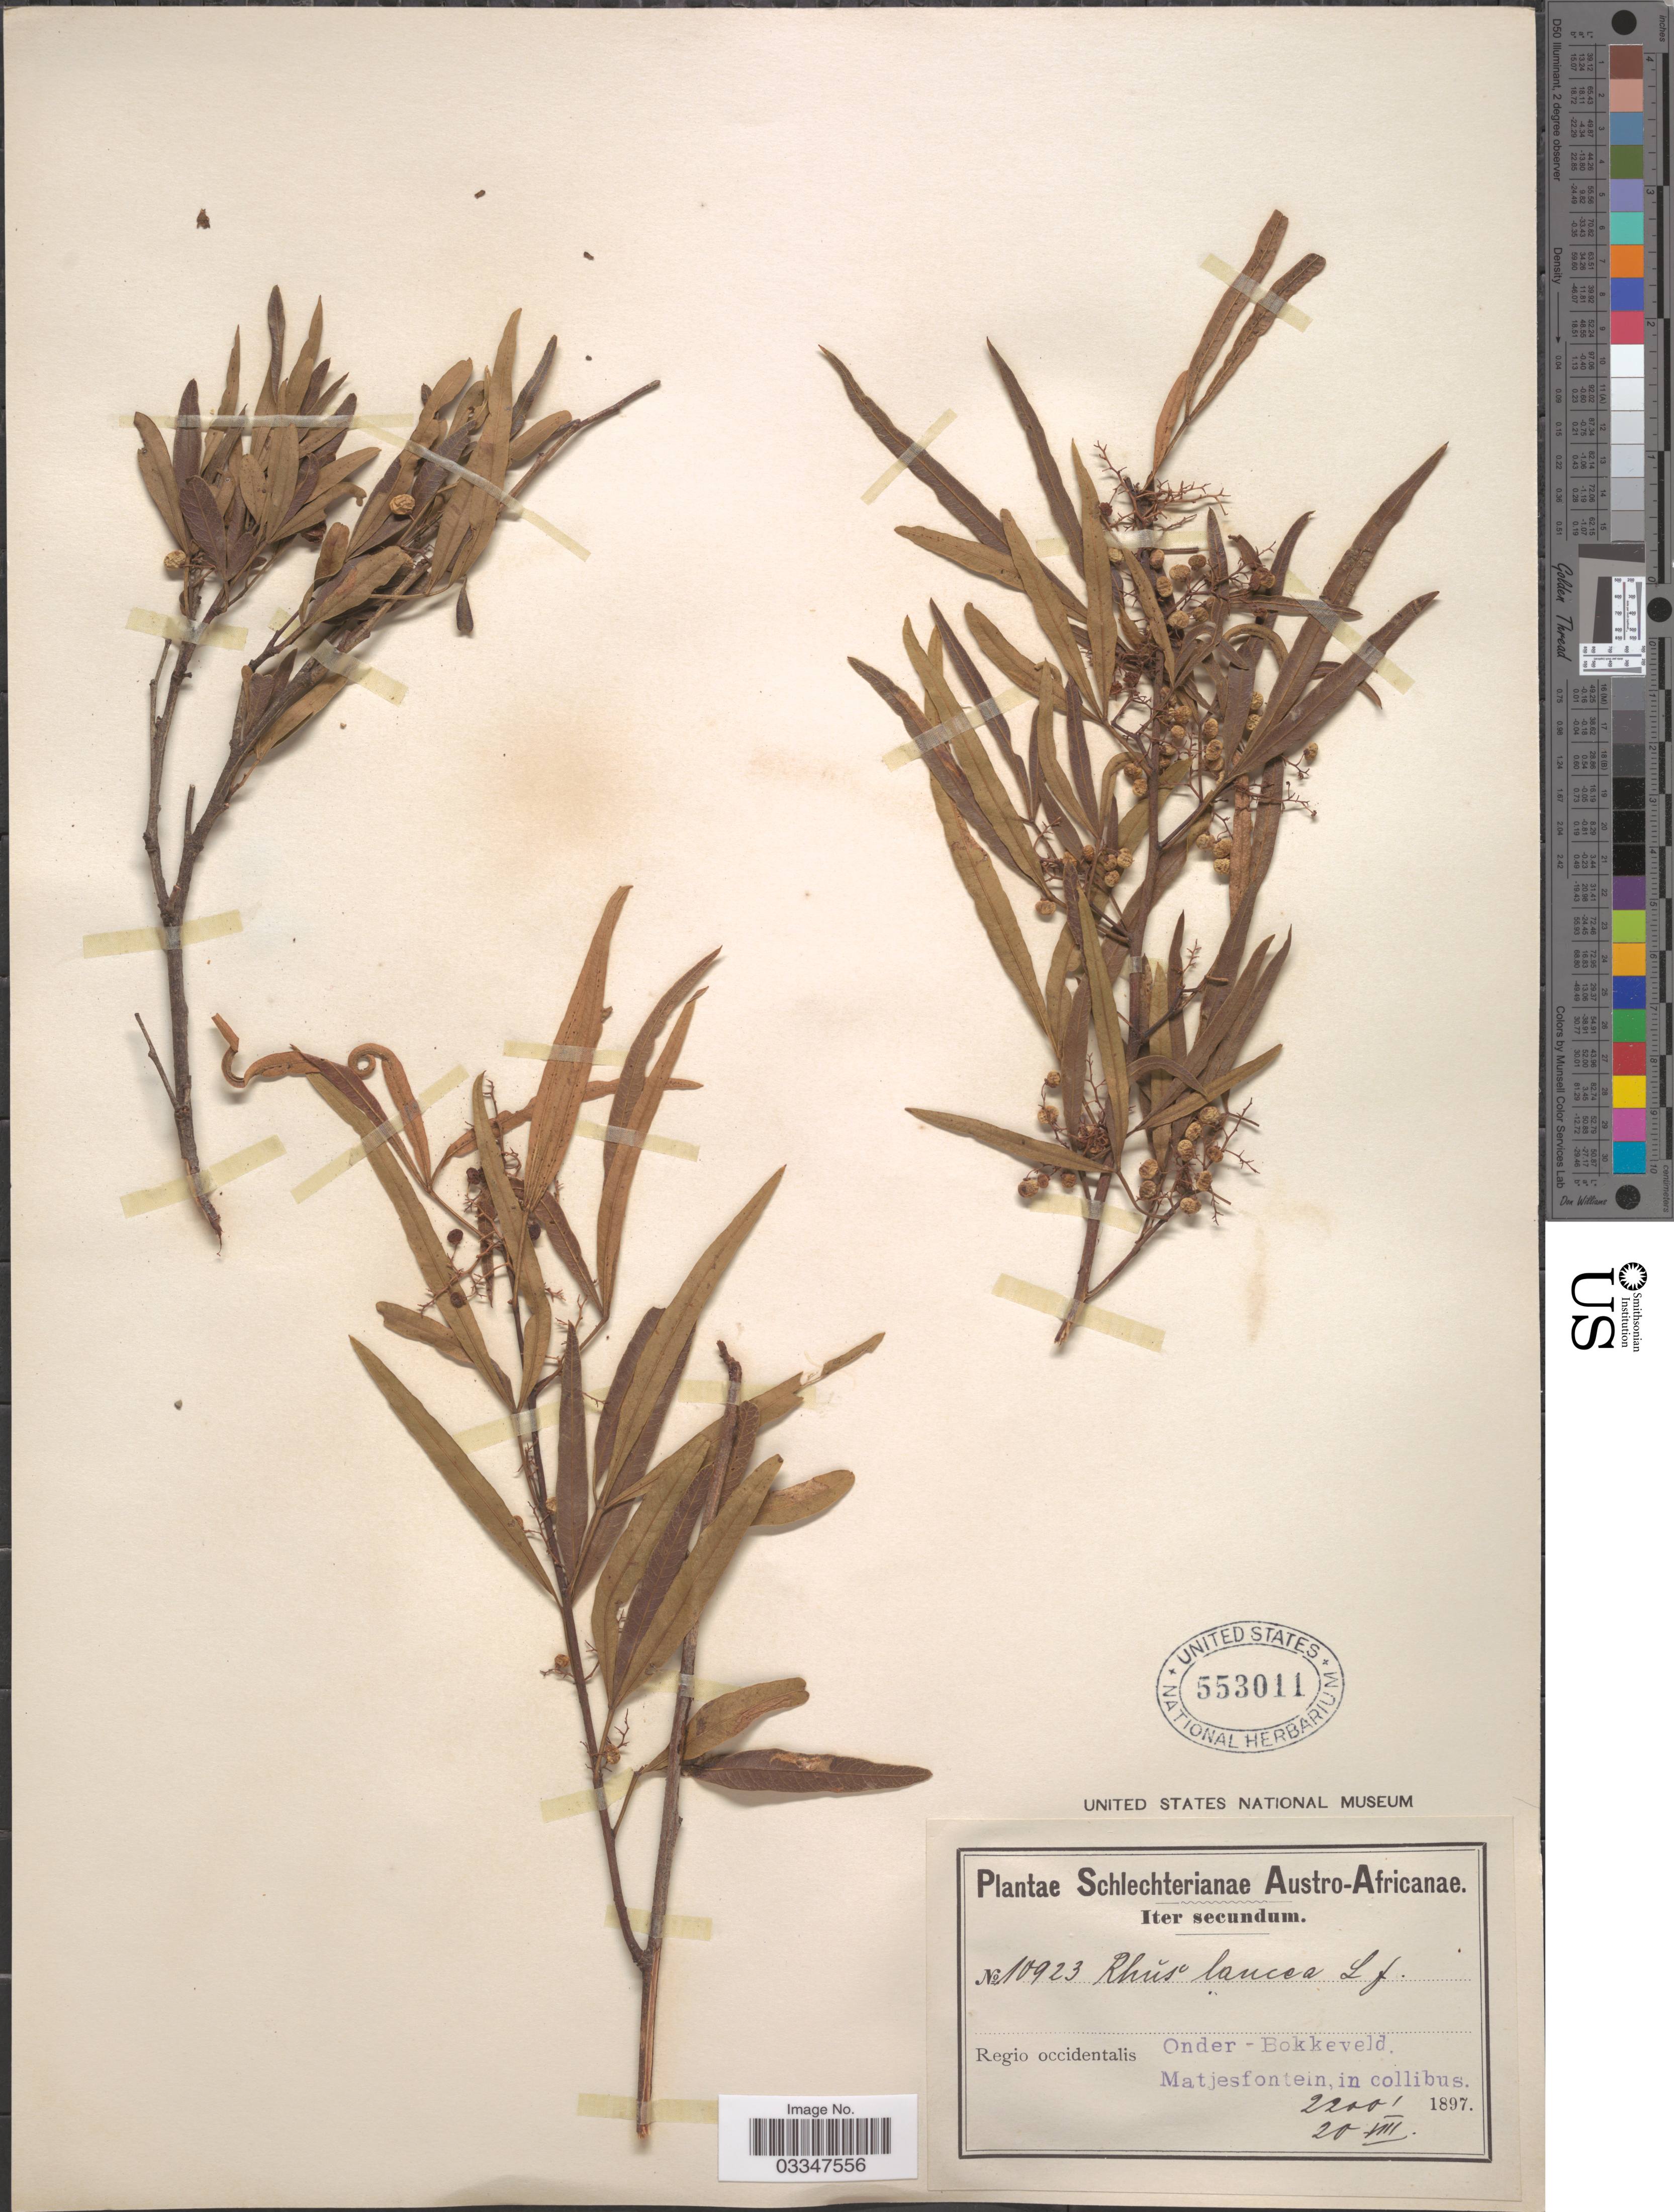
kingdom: Plantae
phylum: Tracheophyta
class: Magnoliopsida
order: Sapindales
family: Anacardiaceae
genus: Rhus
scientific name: Rhus lancea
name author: L. f.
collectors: Schlechter, --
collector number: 10923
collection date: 1897-08-20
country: South Africa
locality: Austro-Africanae. Regio occidentalis Onder-Bokkeveld. Matjesfontein, in collibus.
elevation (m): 671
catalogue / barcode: US 553011